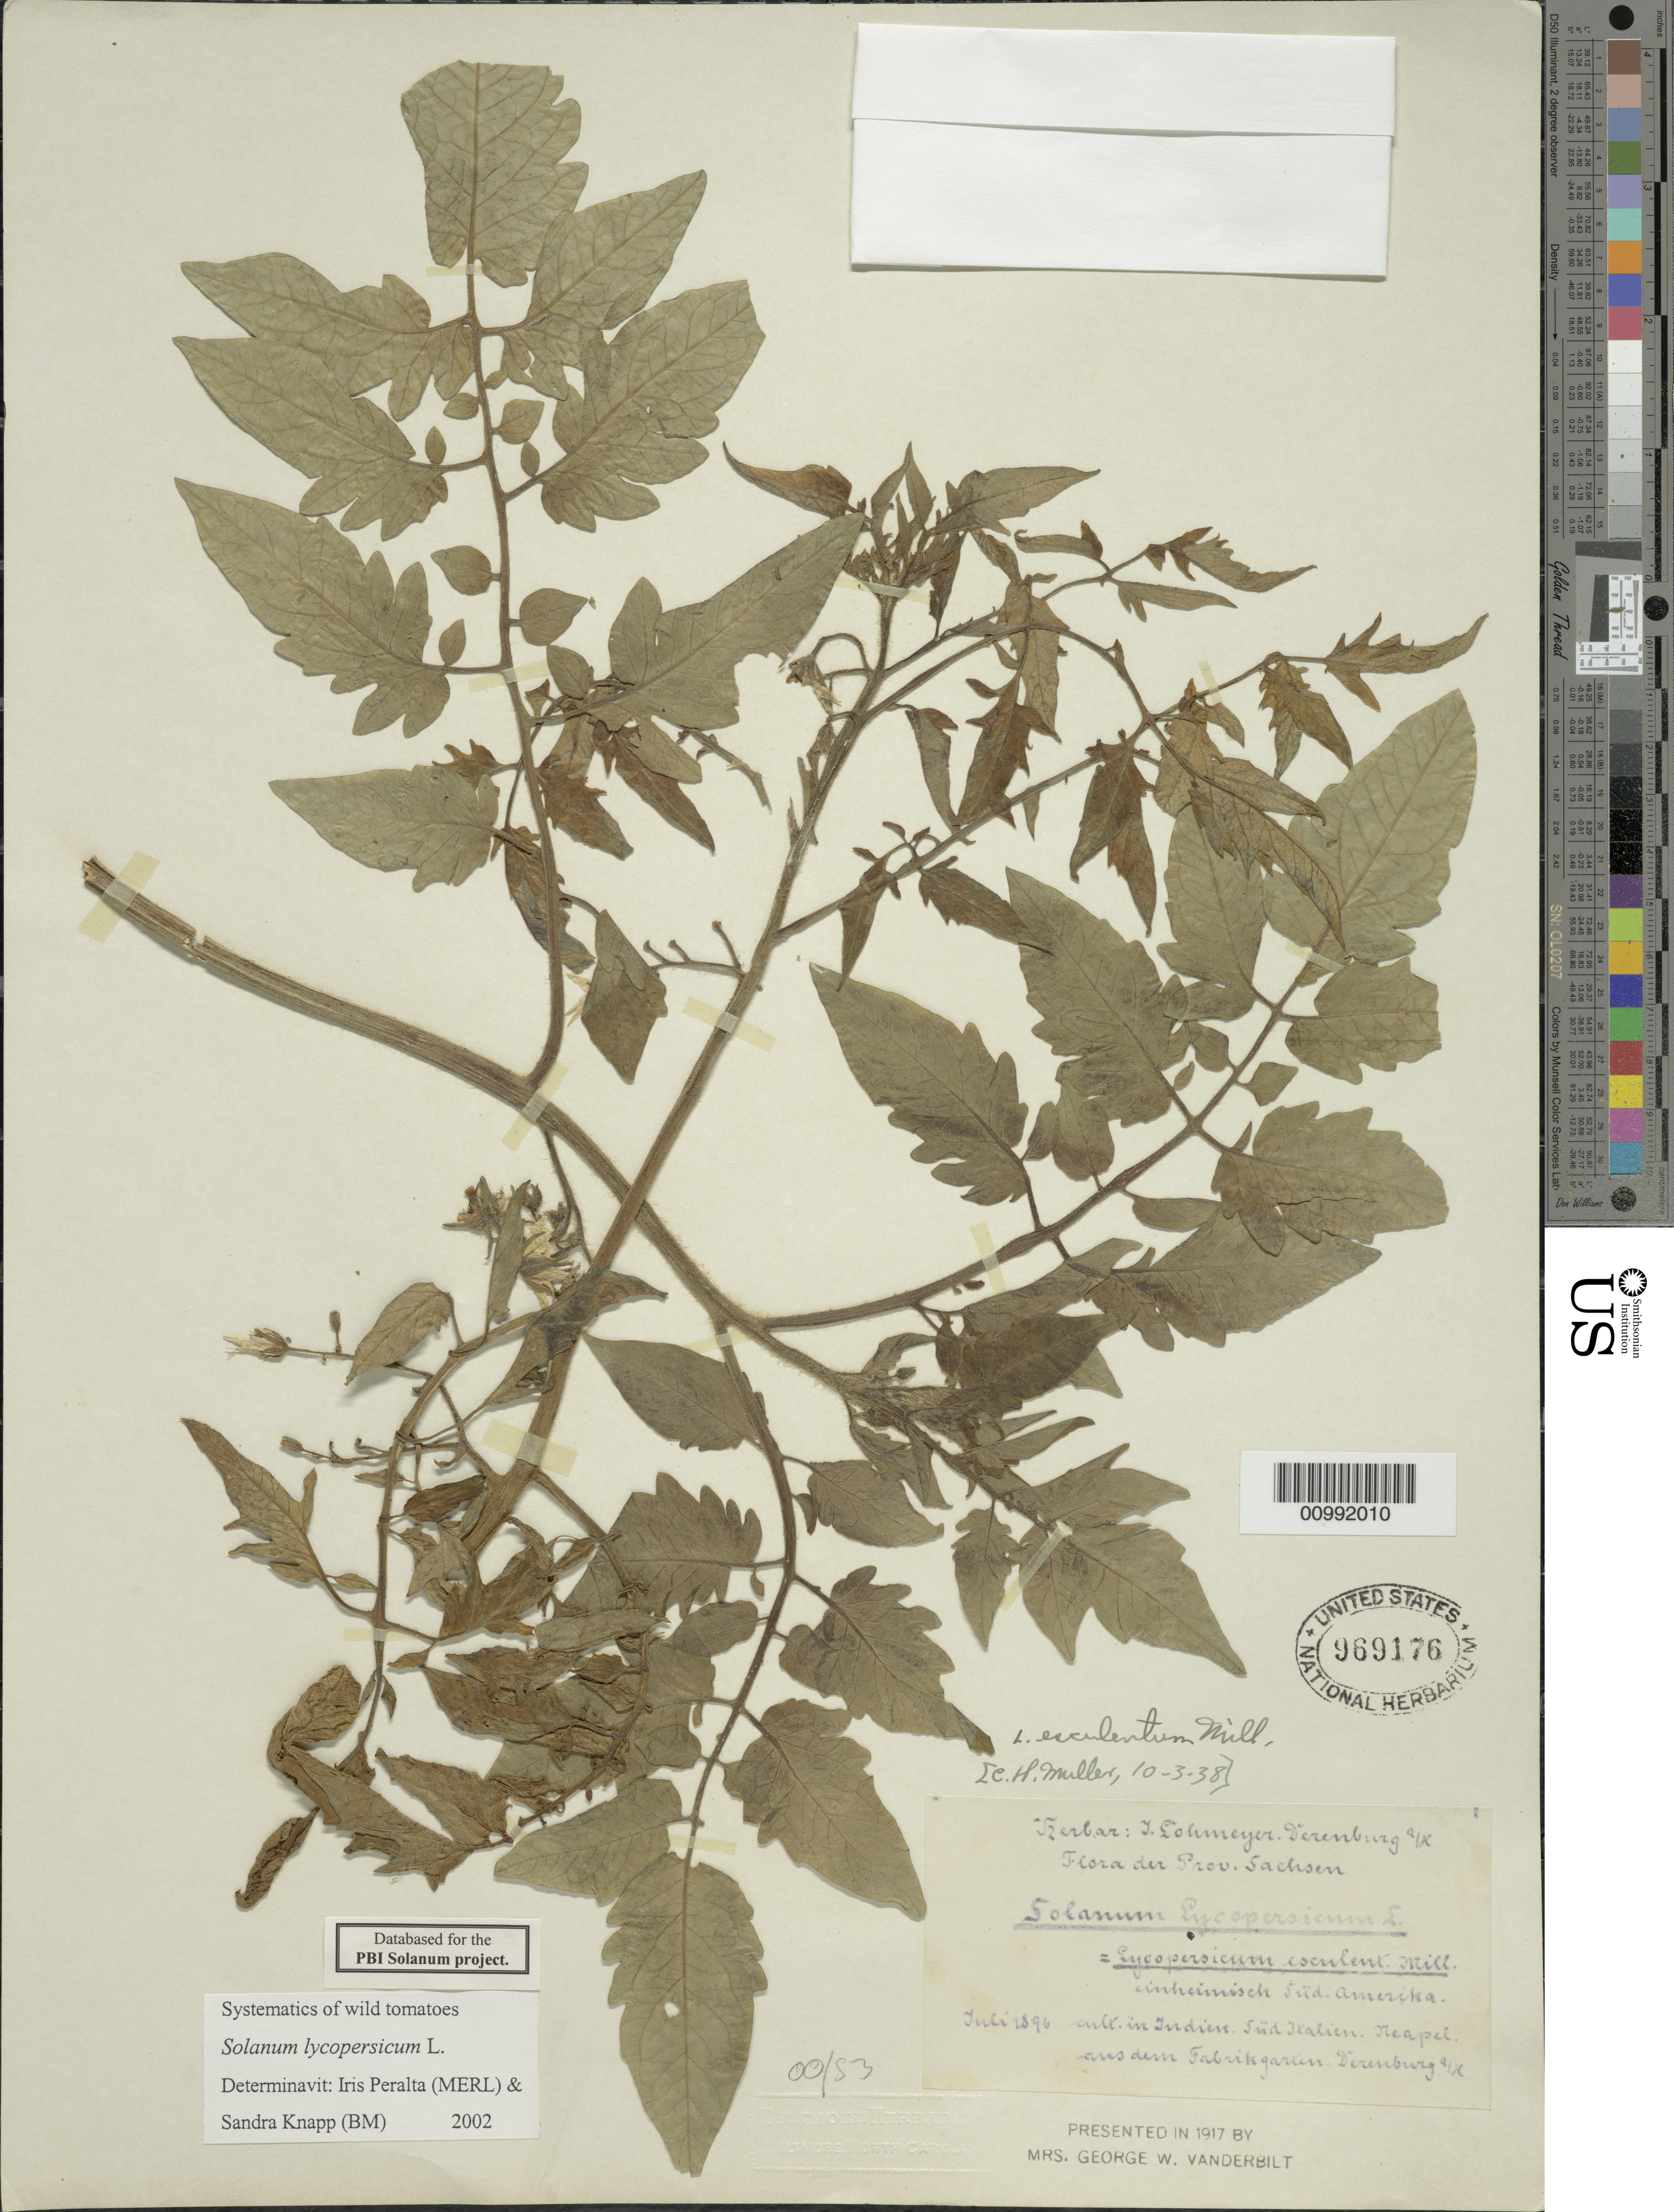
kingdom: Plantae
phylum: Tracheophyta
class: Magnoliopsida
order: Solanales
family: Solanaceae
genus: Solanum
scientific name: Solanum lycopersicum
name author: L.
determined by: Peralta, Iris E.; Knapp, S. D.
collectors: T. Lohmeyer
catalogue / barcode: US 969176